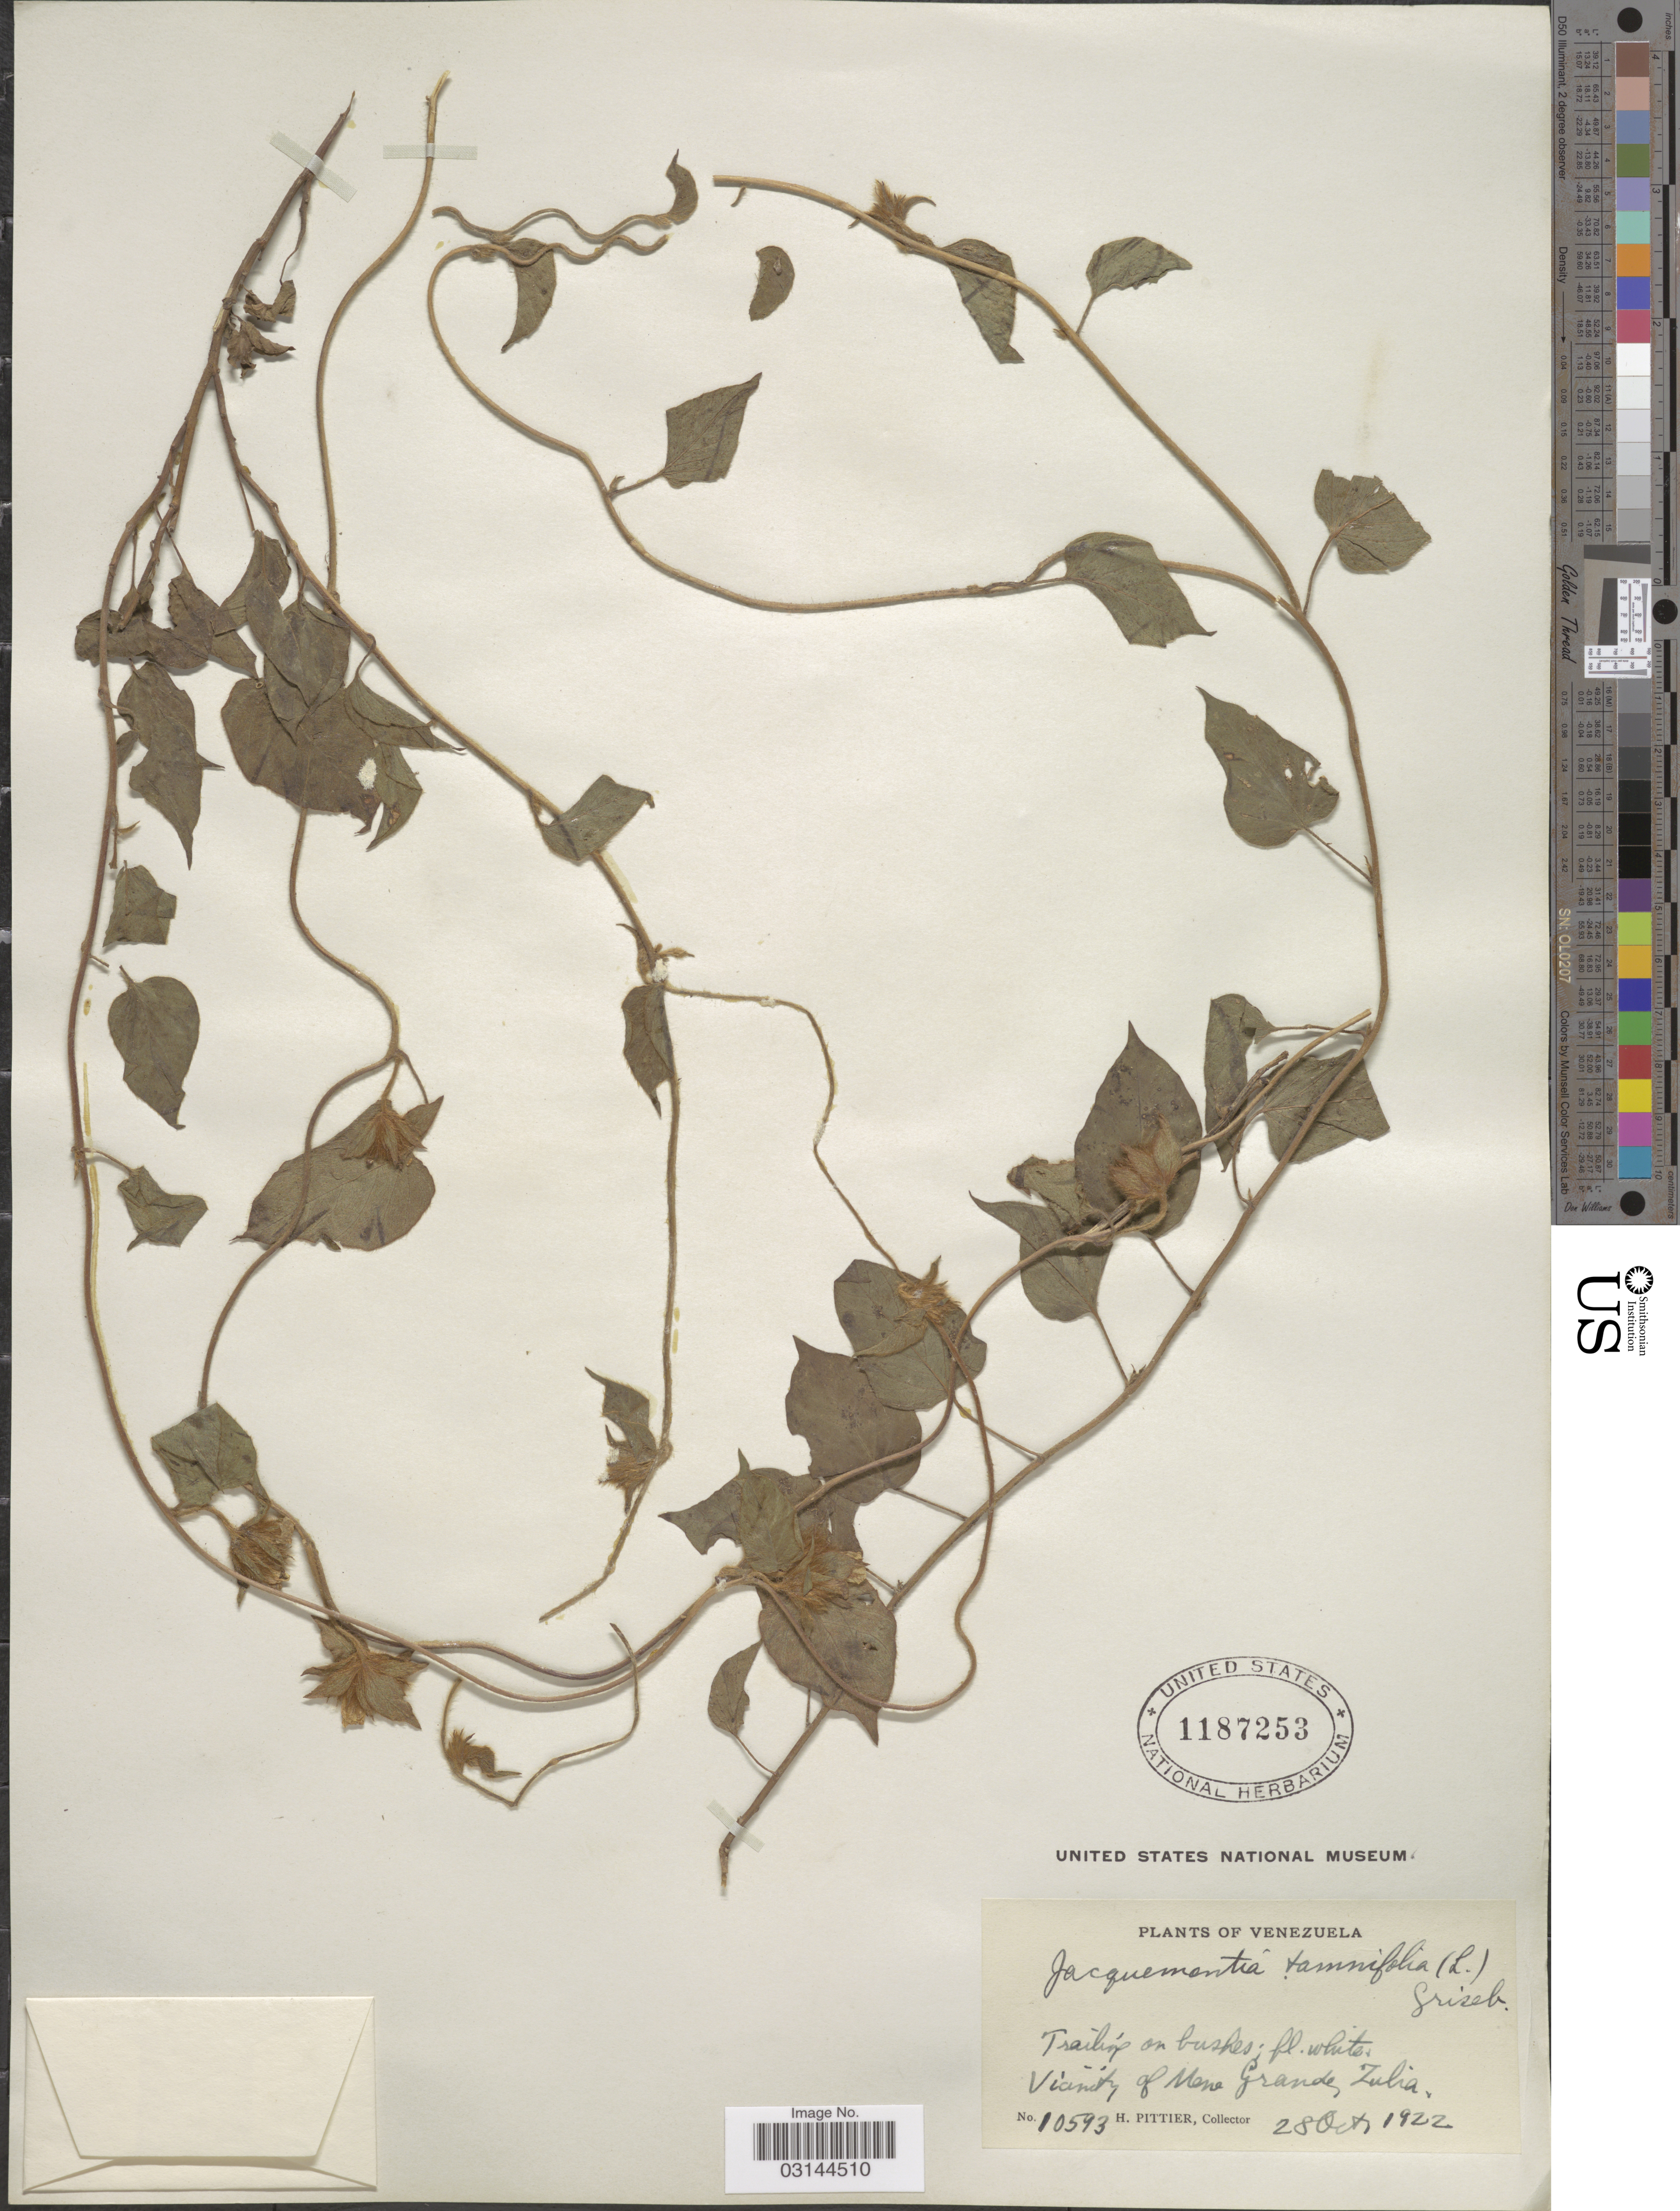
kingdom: Plantae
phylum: Tracheophyta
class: Magnoliopsida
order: Solanales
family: Convolvulaceae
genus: Jacquemontia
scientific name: Jacquemontia tamnifolia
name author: (L.) Griseb.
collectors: H. F. Pittier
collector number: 10593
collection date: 1922-10-28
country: Venezuela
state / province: Zulia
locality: Vicinity of Mena Grande, Zulia.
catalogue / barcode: US 1187253